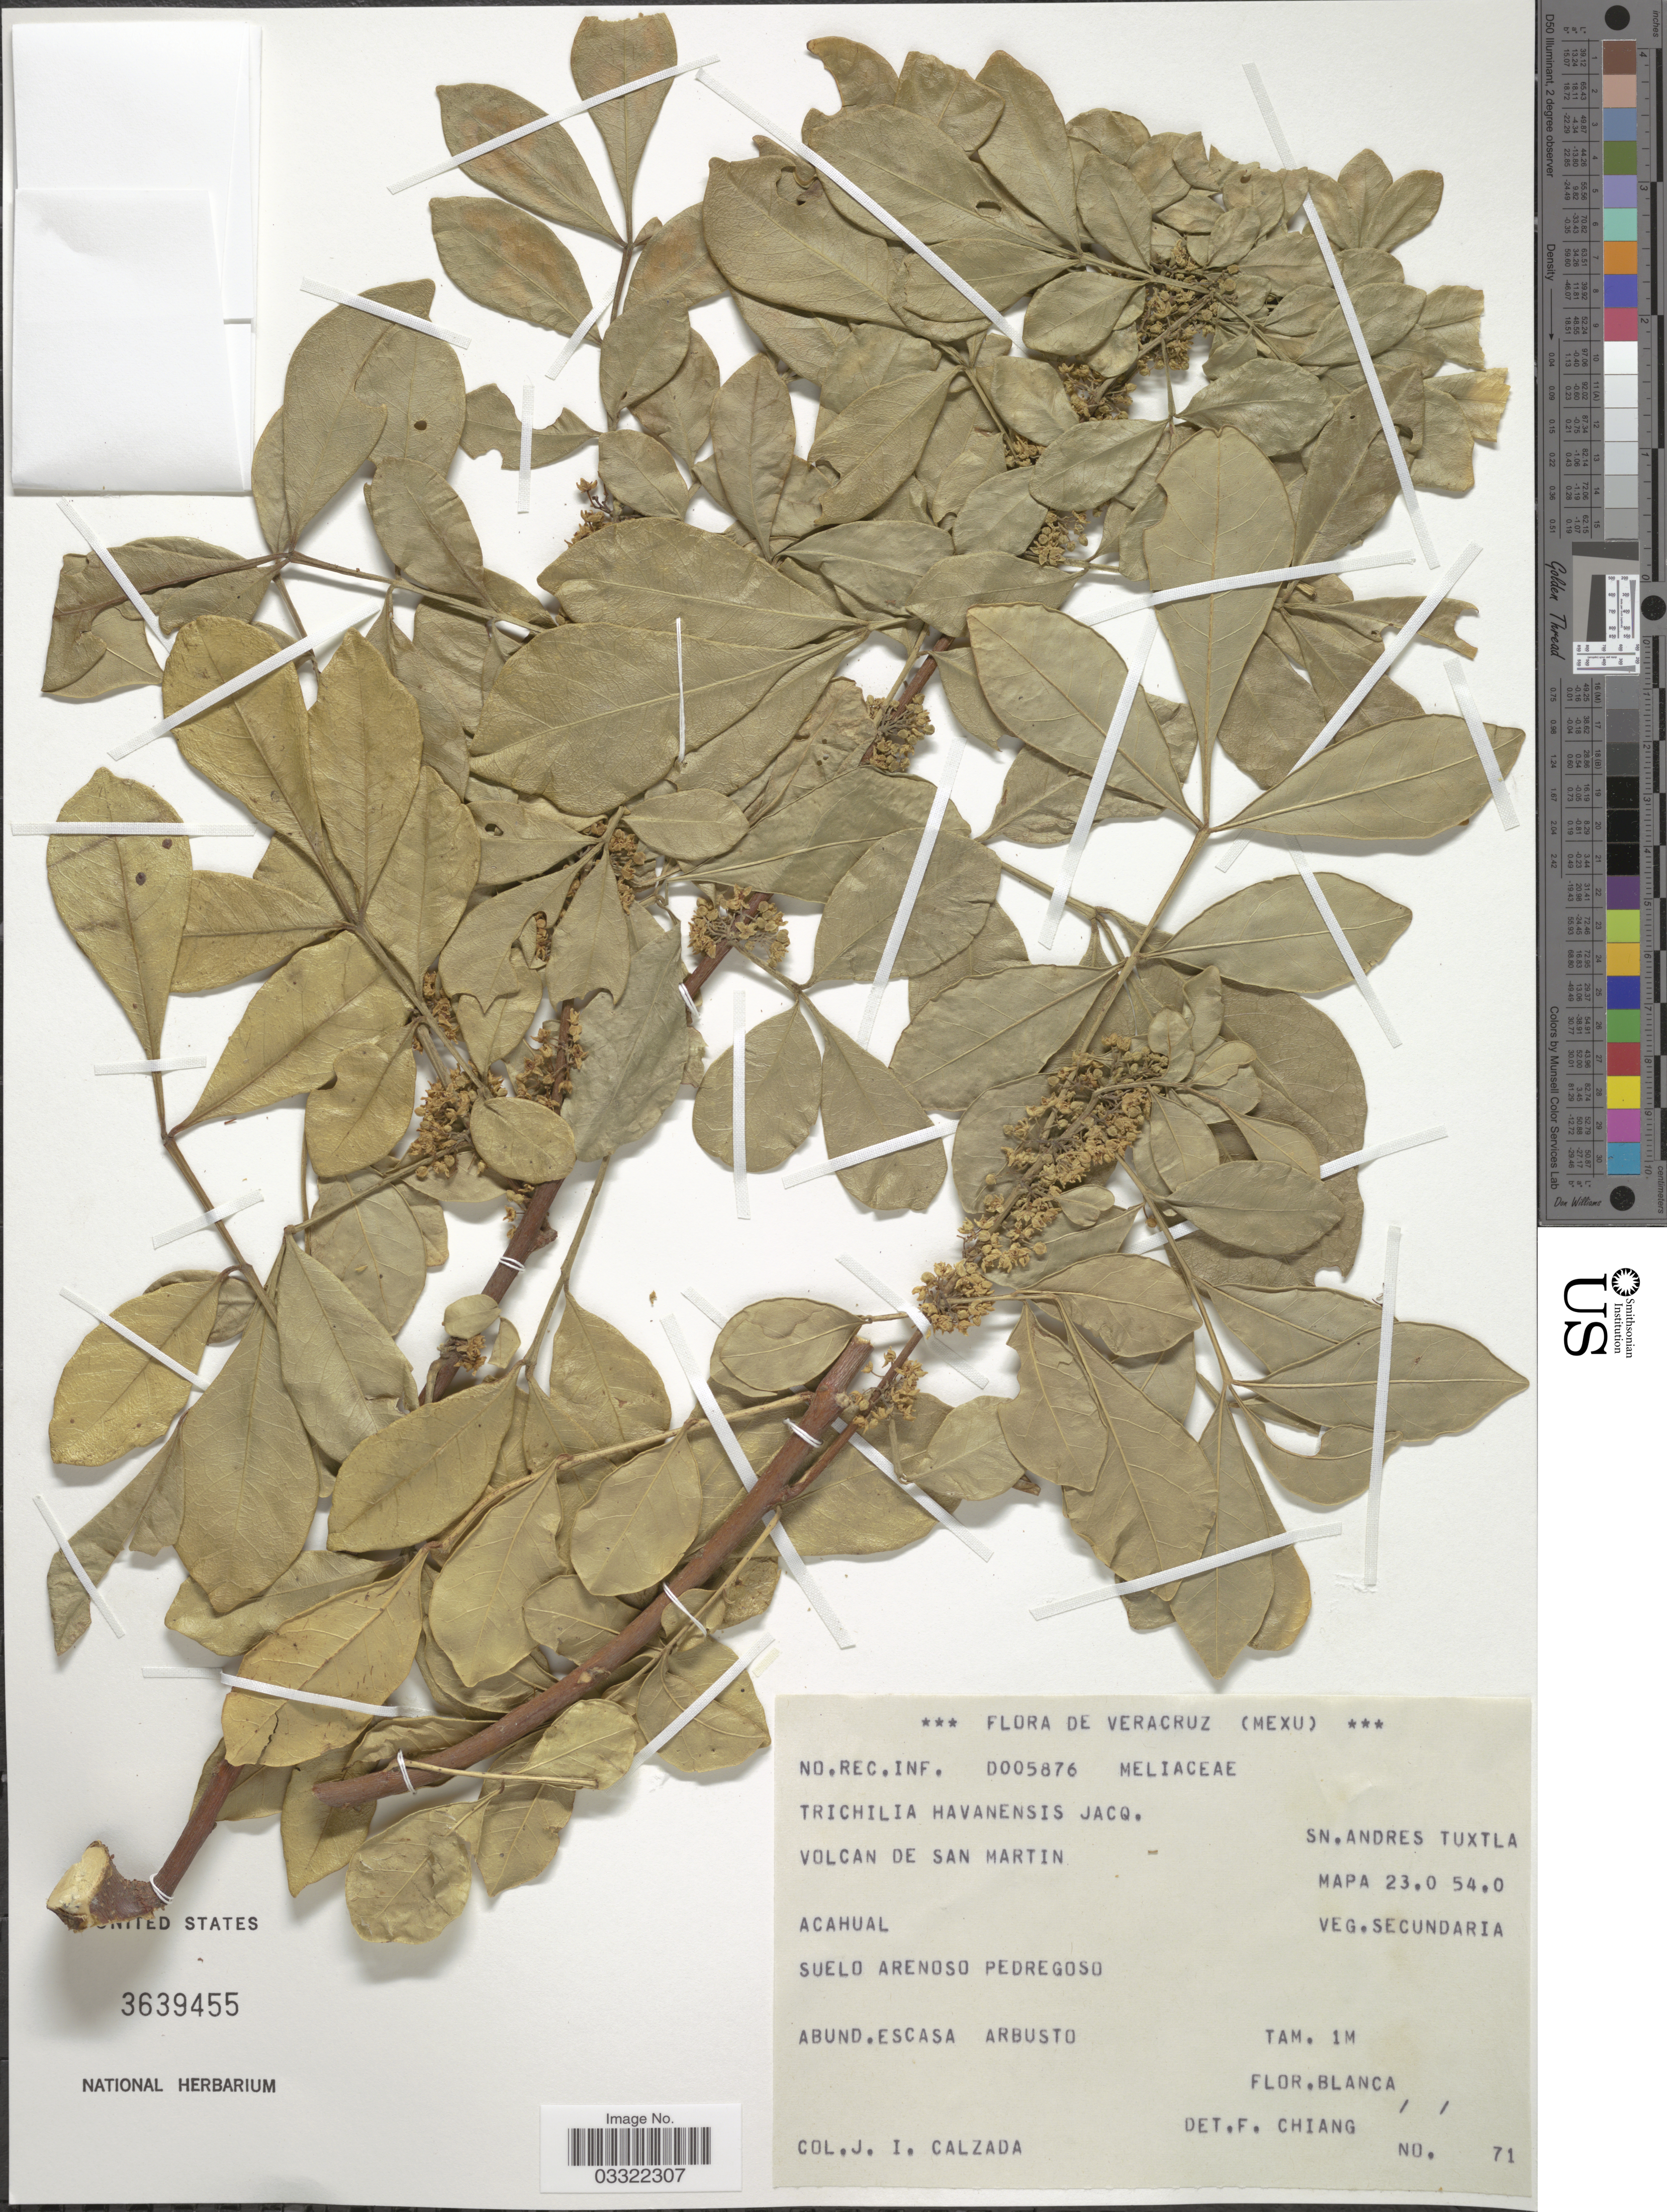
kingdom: Plantae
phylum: Tracheophyta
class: Magnoliopsida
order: Sapindales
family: Meliaceae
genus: Trichilia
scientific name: Trichilia havanensis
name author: Jacq.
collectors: J. I. Calzada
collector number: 71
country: Mexico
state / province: Veracruz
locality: Veracruz. Volcan de San Martin. Sn. Andres Tuxtla. Mapa 23.0 54.0.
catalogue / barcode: US 3639455